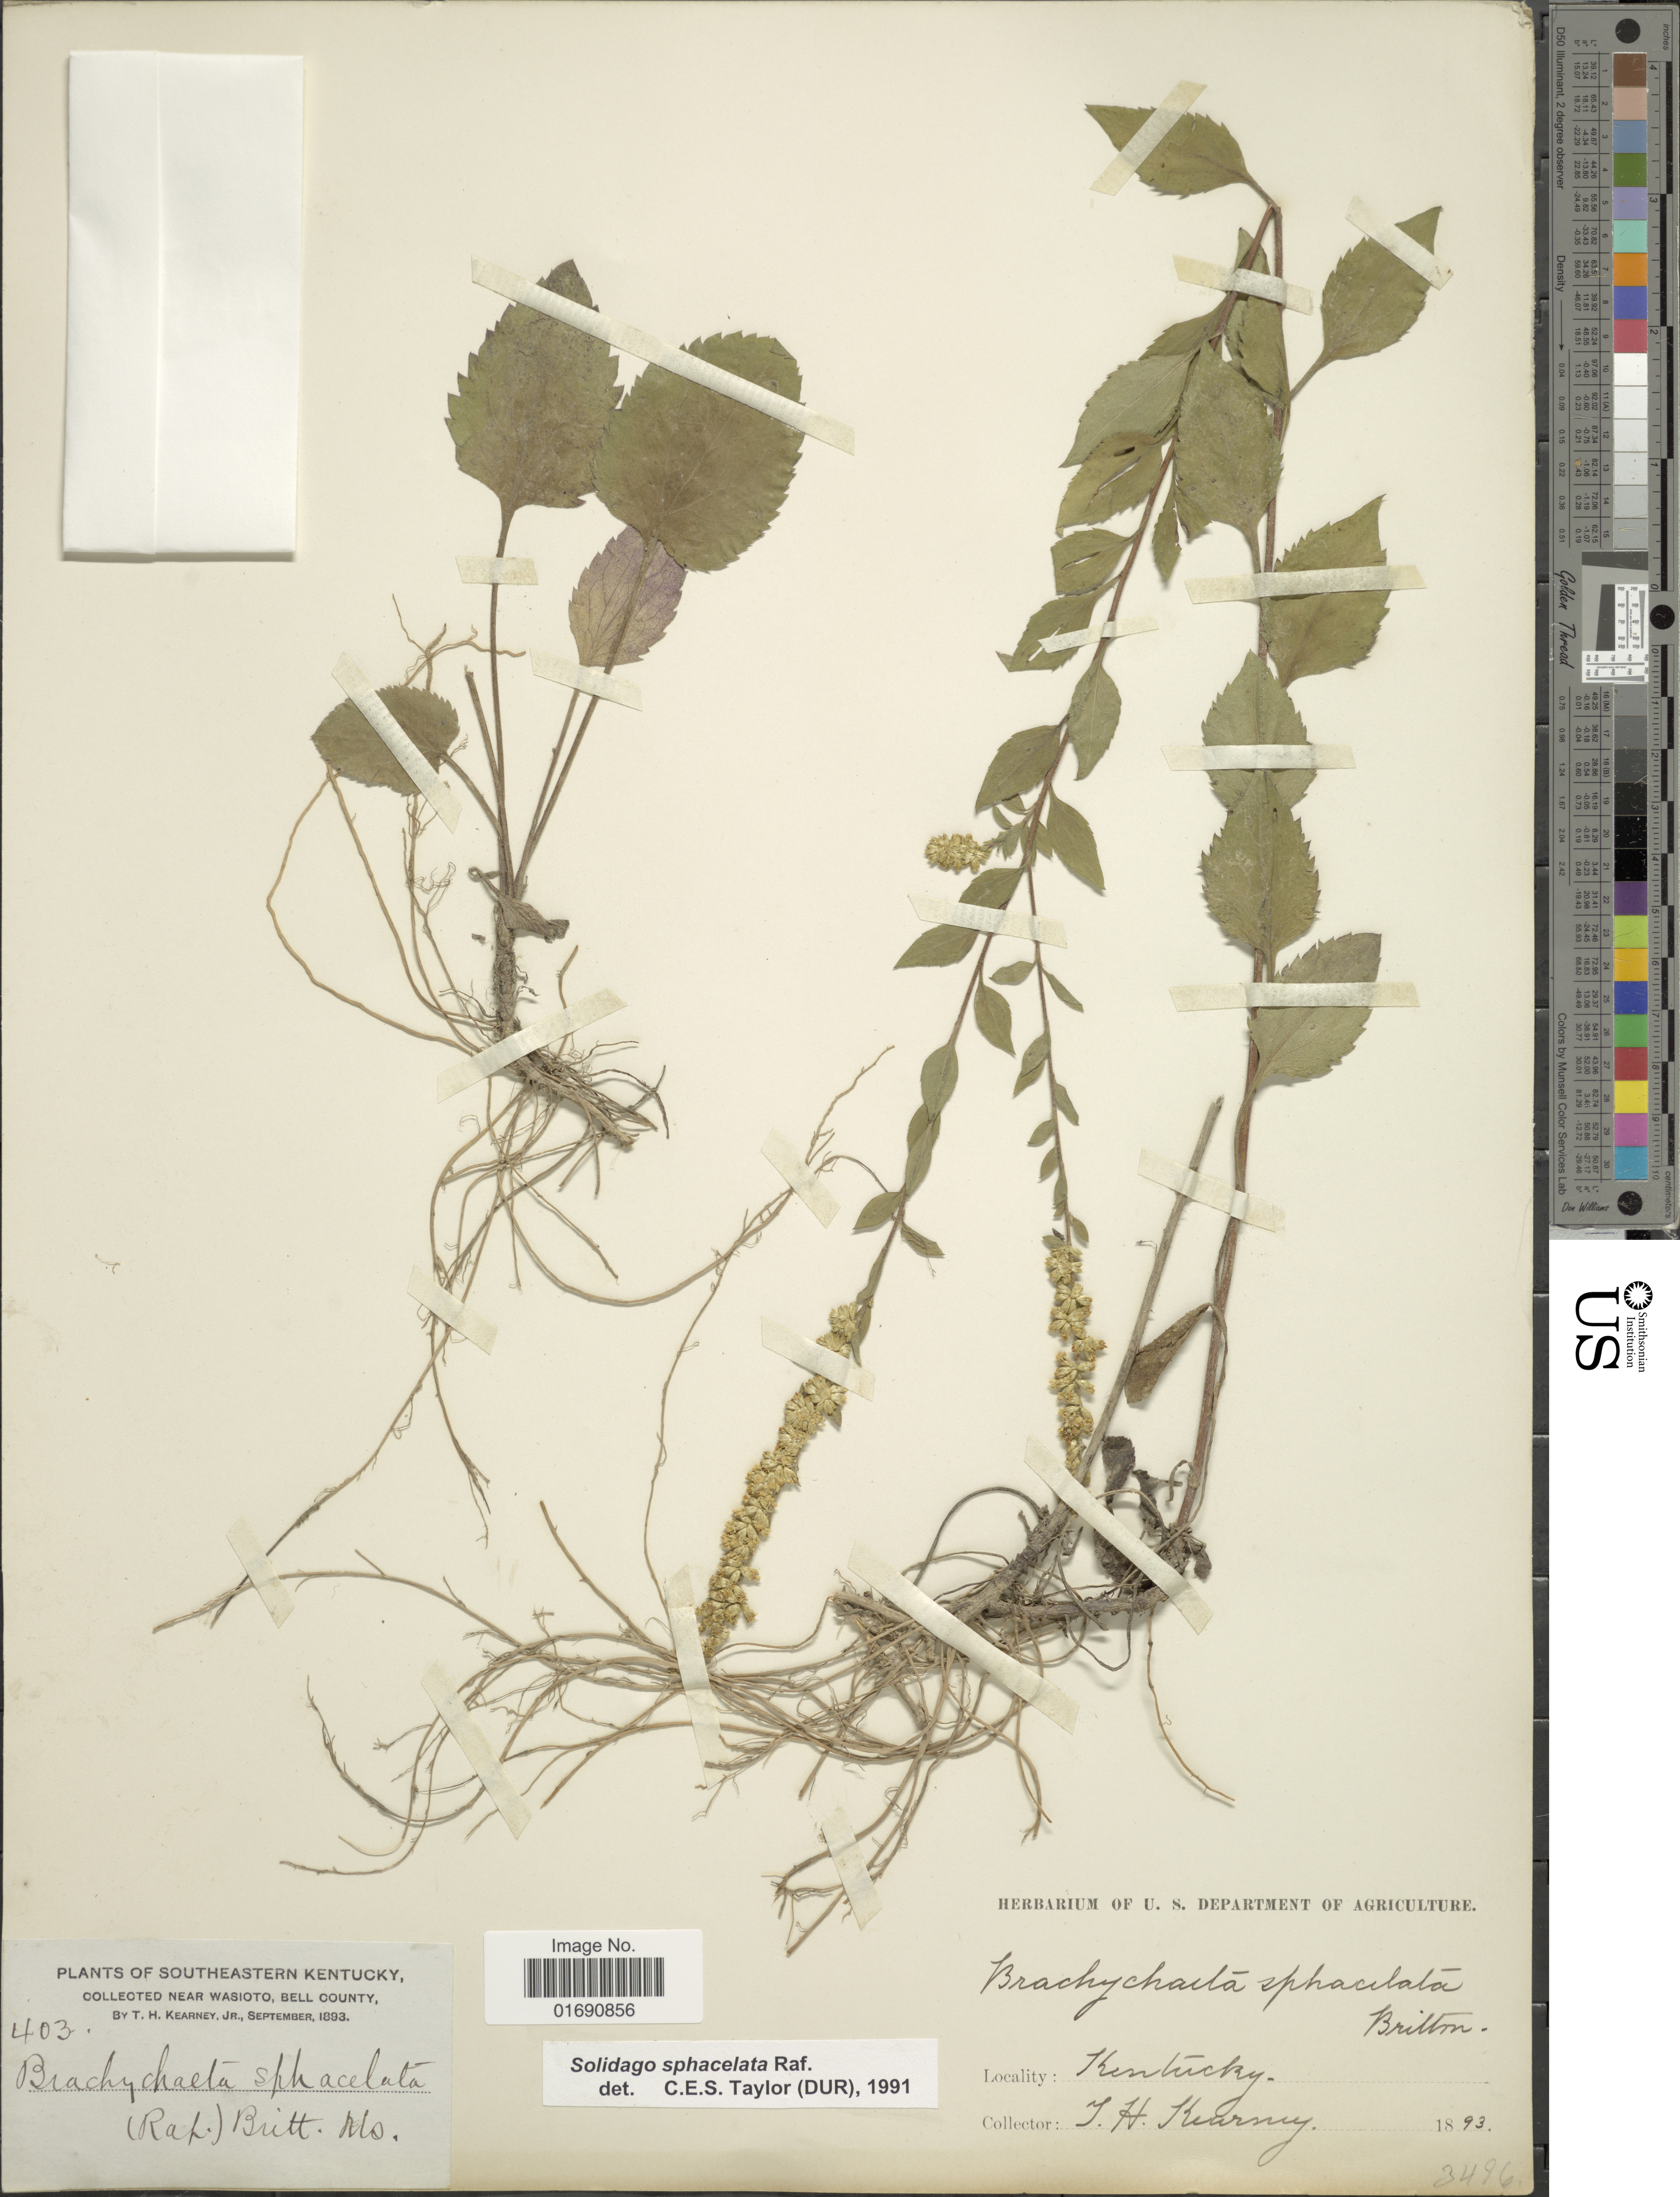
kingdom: Plantae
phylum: Tracheophyta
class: Magnoliopsida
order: Asterales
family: Asteraceae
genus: Solidago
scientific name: Solidago sphacelata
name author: Raf.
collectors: T. H. Kearney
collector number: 403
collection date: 1893-09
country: United States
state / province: Kentucky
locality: Southeastern Kentucky, near Wasioto, Bell County